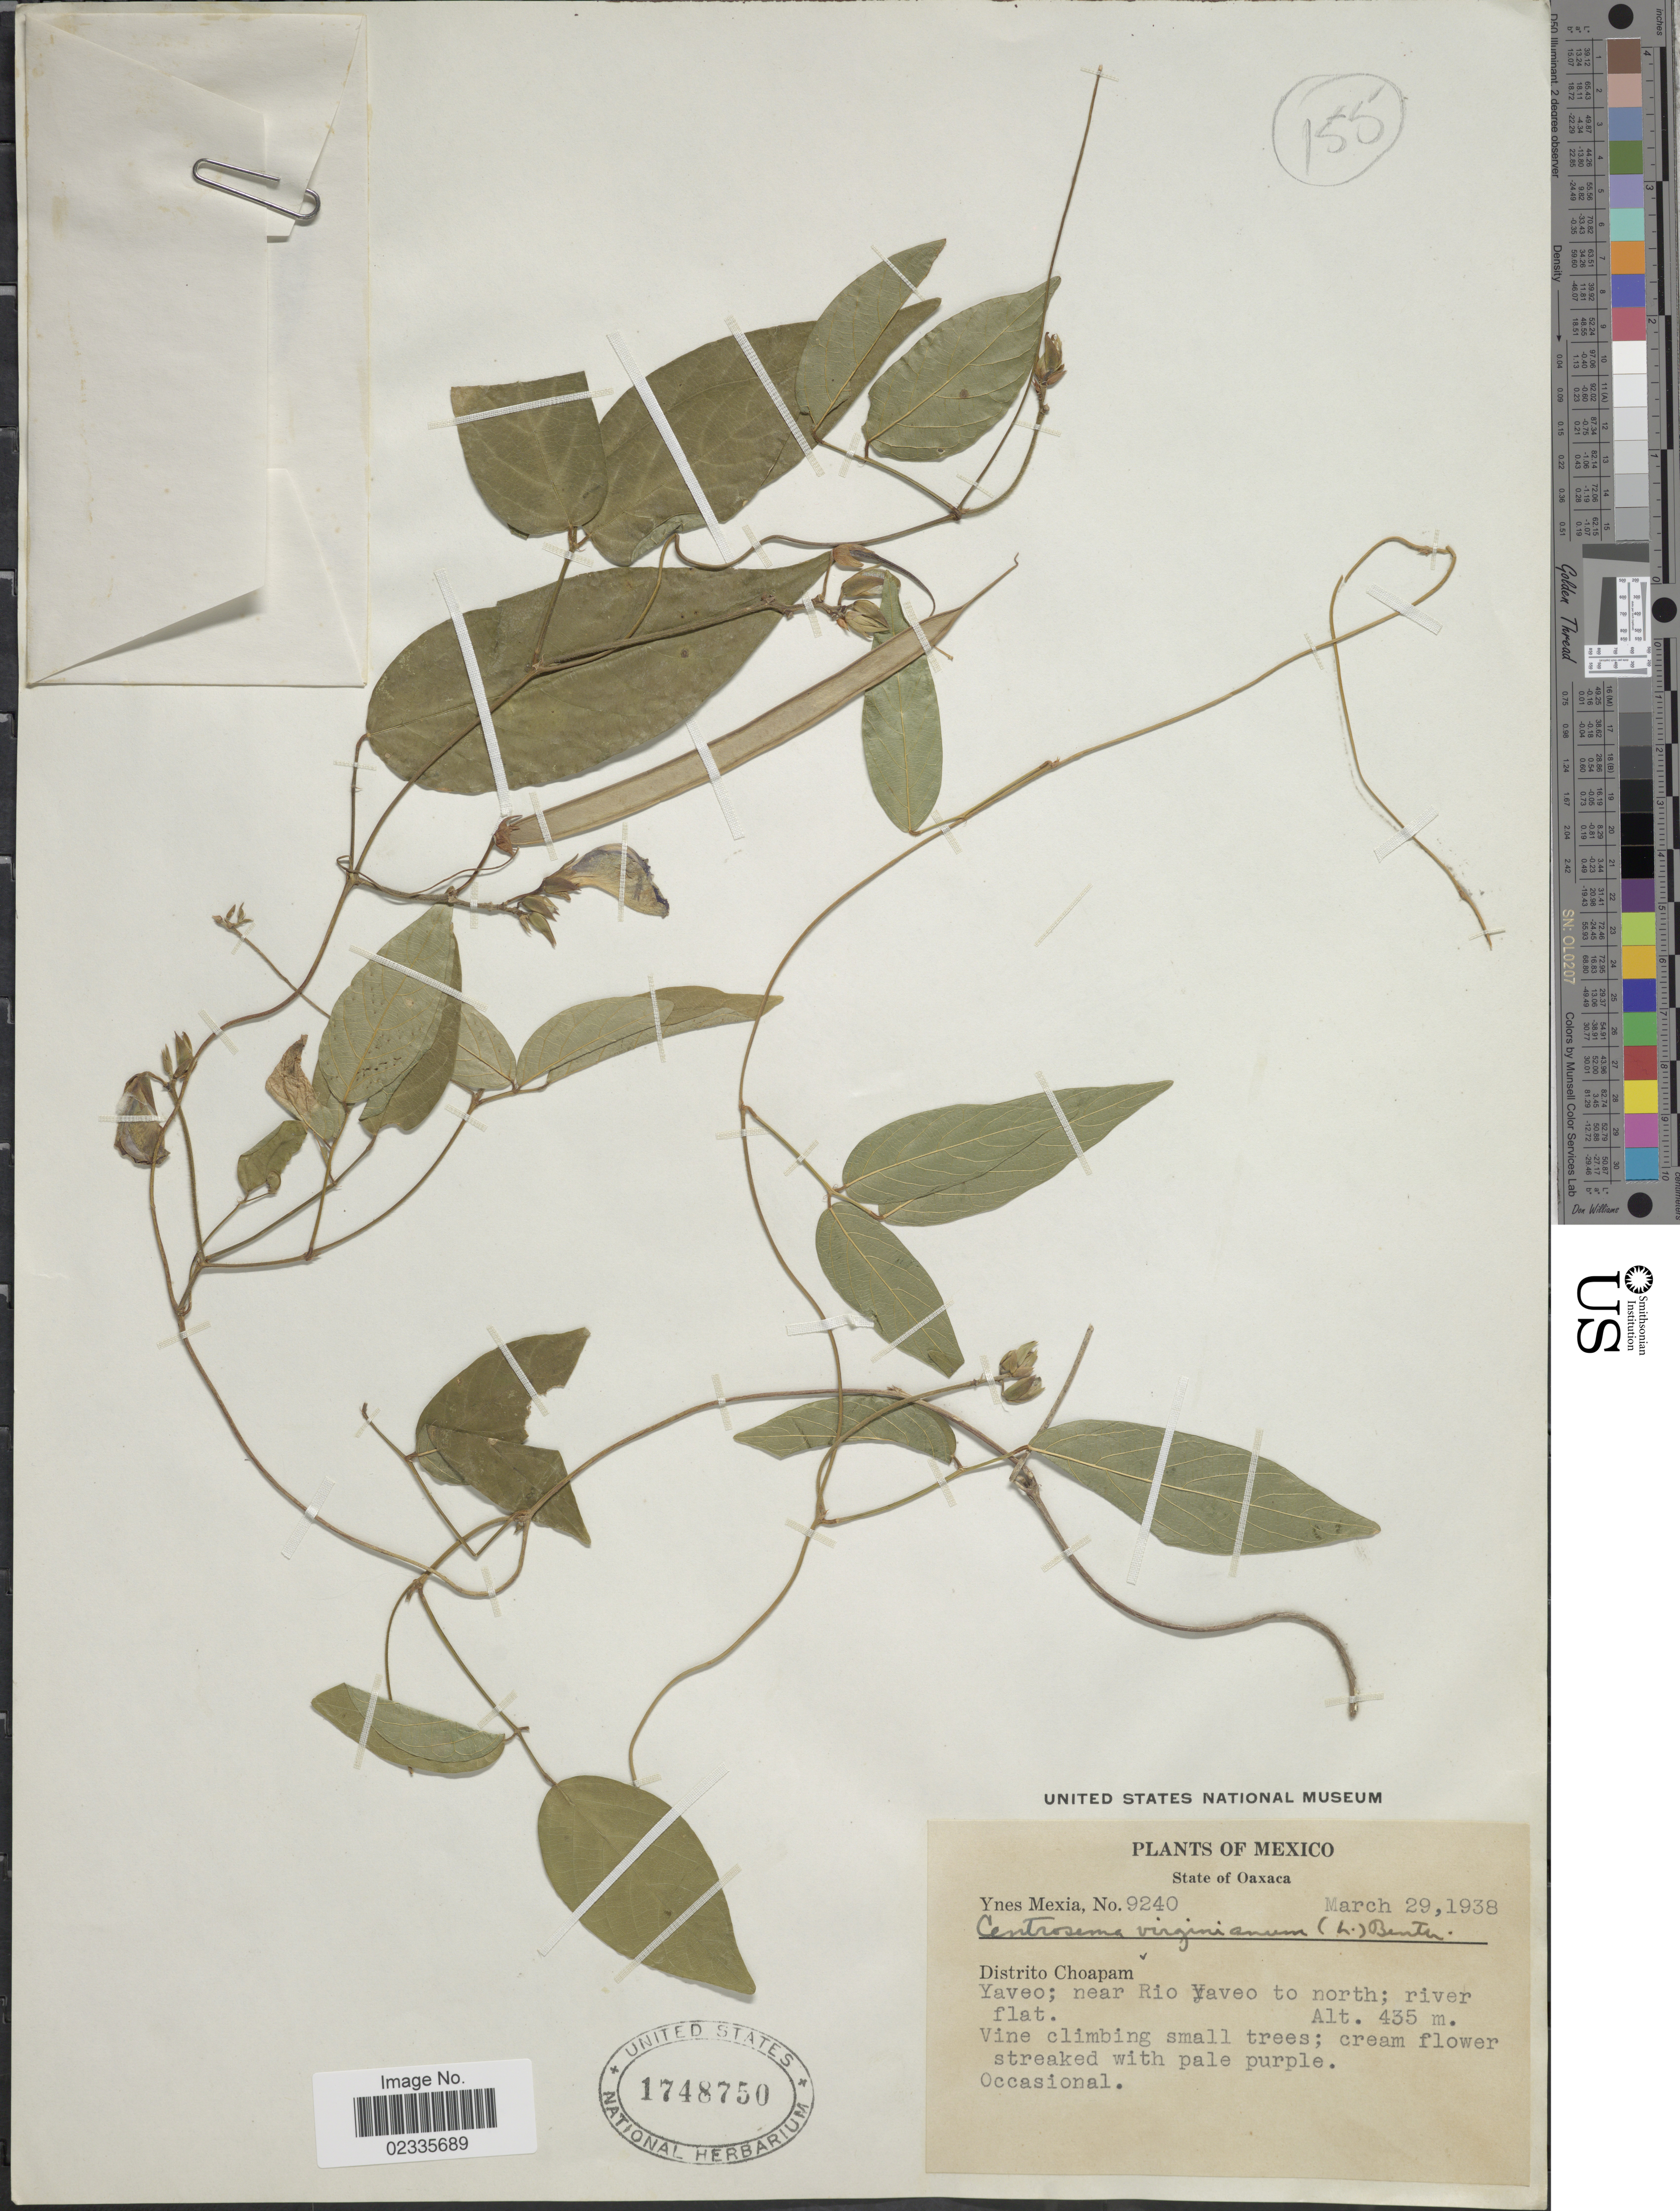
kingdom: Plantae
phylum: Tracheophyta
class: Magnoliopsida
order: Fabales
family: Fabaceae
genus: Centrosema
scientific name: Centrosema virginianum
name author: (L.) Benth.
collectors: Y. Mexia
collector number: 9240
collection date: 1938-03-29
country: Mexico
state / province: Oaxaca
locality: State of Oaxaca. Distrito Choapam. Yaveo; near Rio Yaveo to north; river flat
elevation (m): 435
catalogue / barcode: US 1748750